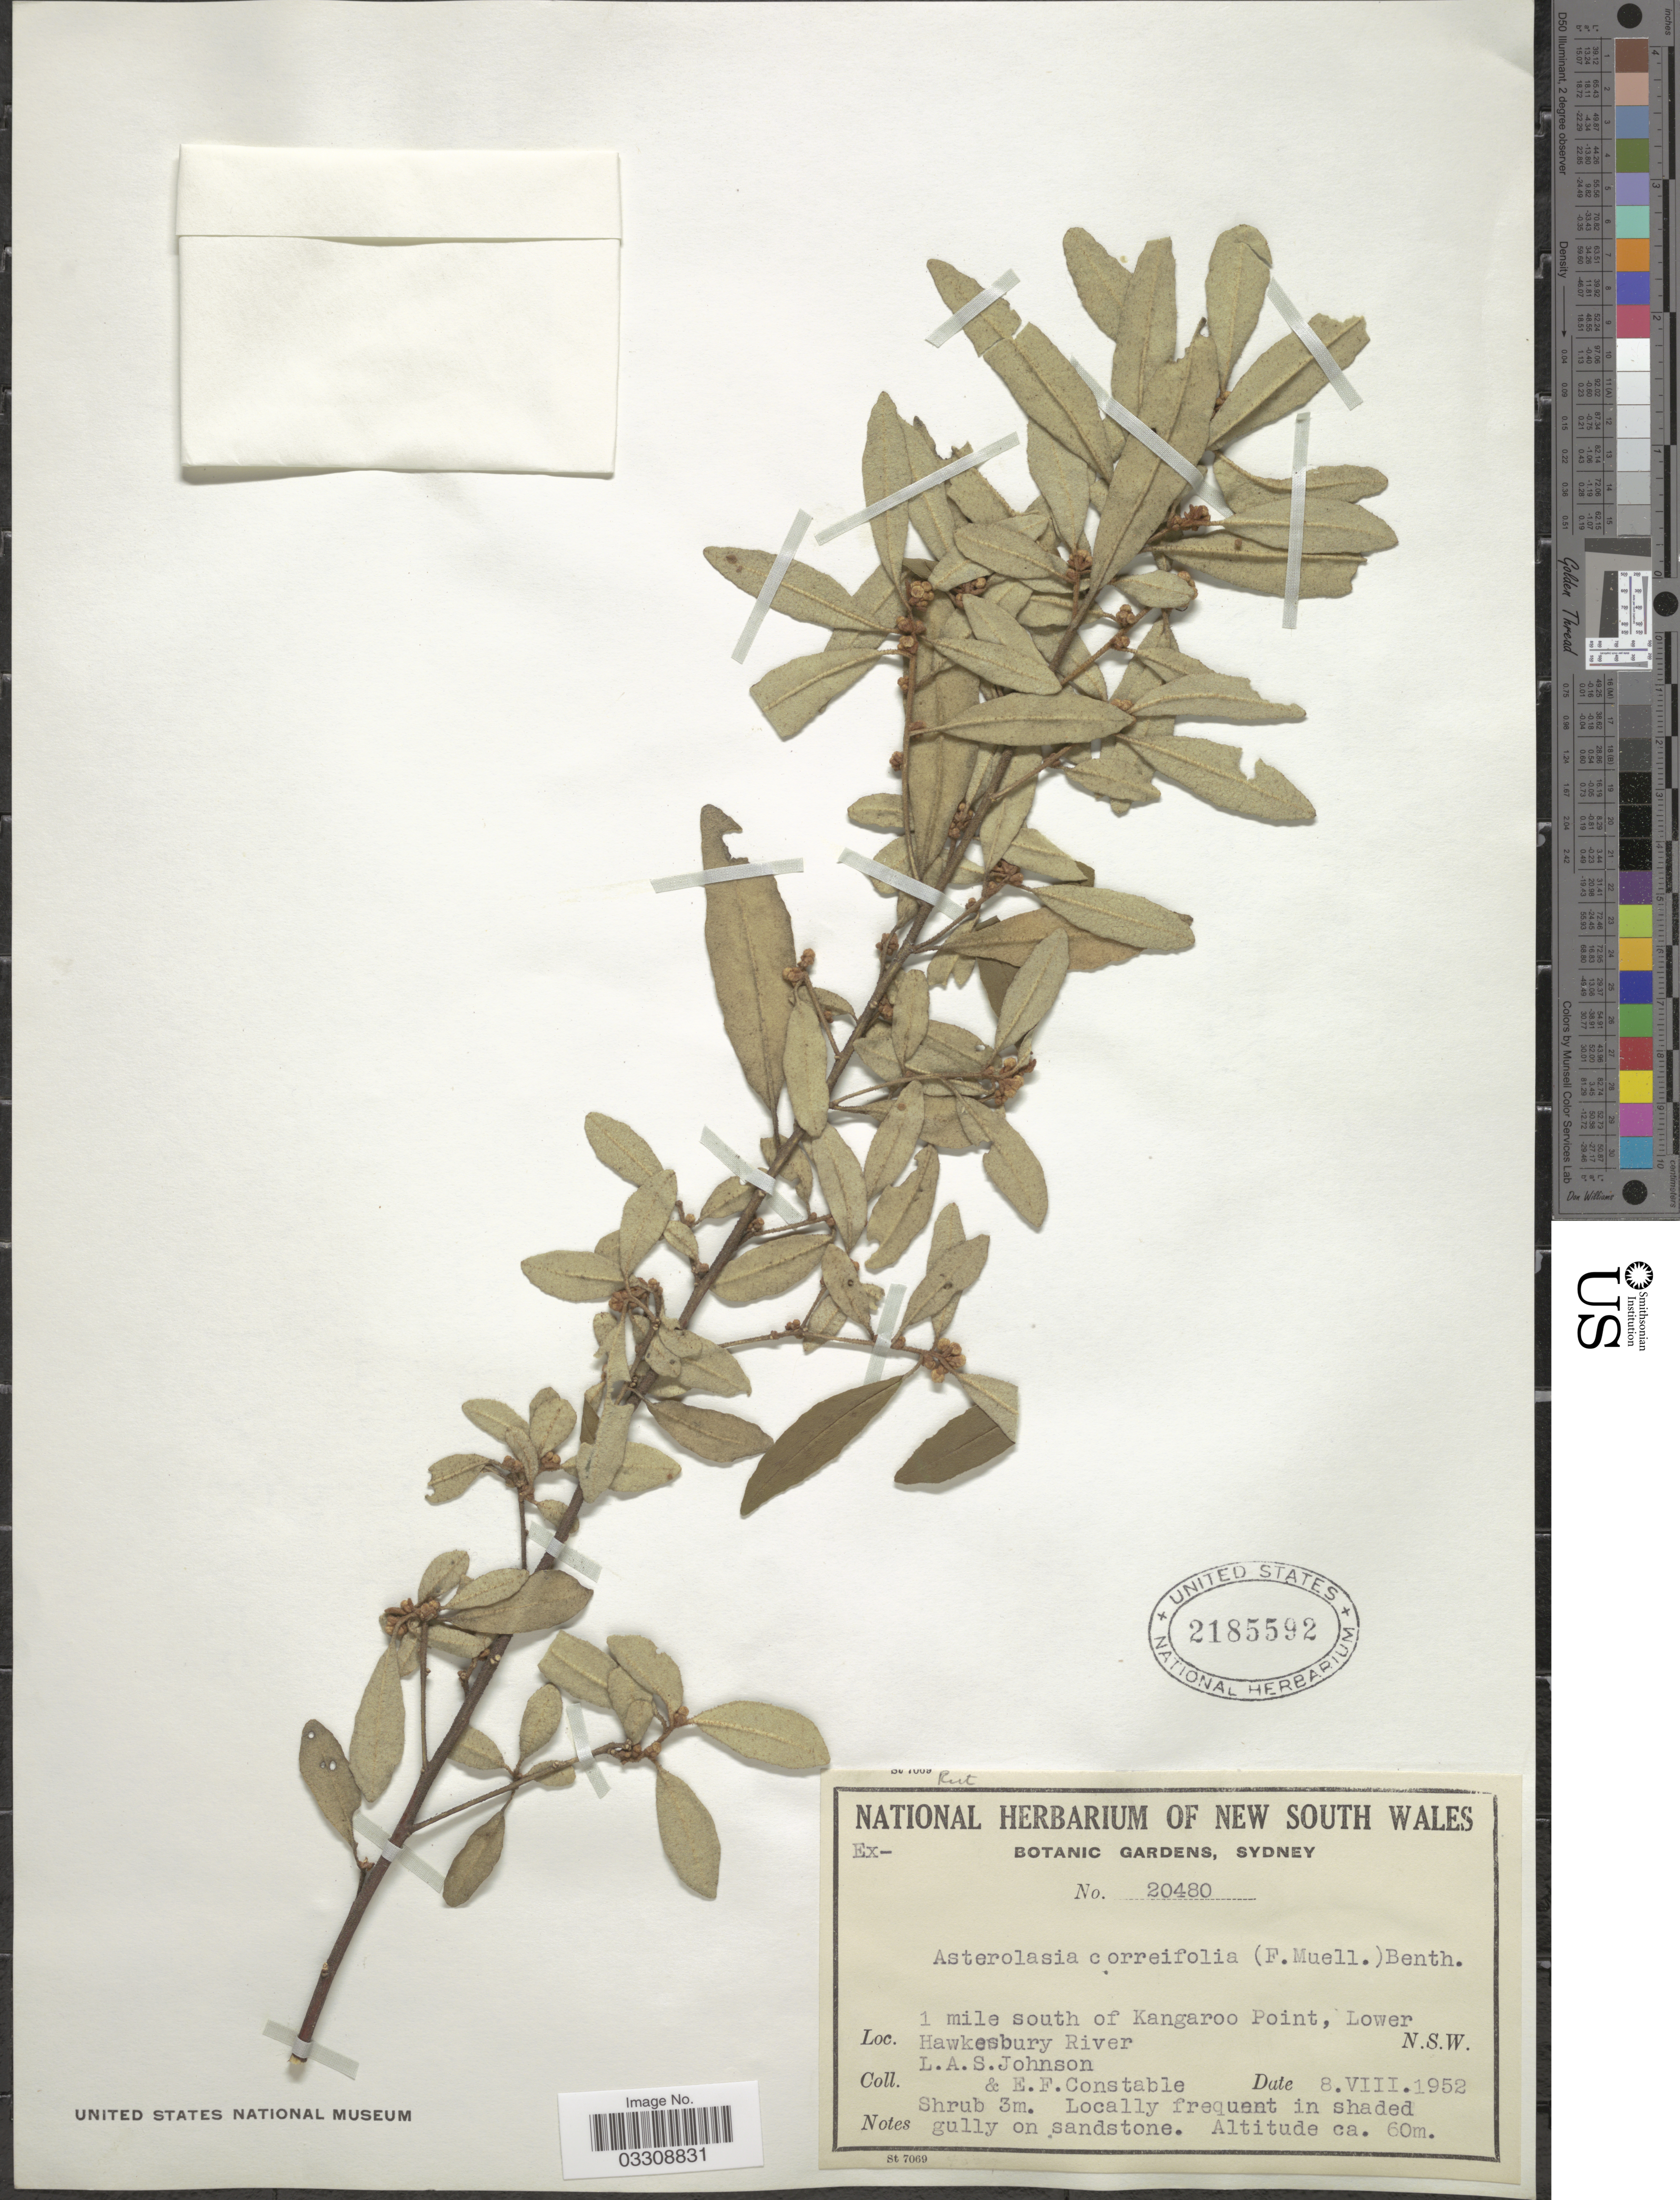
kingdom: Plantae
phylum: Tracheophyta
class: Magnoliopsida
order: Sapindales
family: Rutaceae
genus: Asterolasia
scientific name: Asterolasia correifolia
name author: (A. Juss.) Benth.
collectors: L. A. S. Johnson & E. F. Constable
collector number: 20480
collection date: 1952-08-08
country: Australia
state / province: New South Wales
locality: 1 mile south of Kangaroo Point, Lower Hawkesbury River.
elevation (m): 60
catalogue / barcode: US 2185592